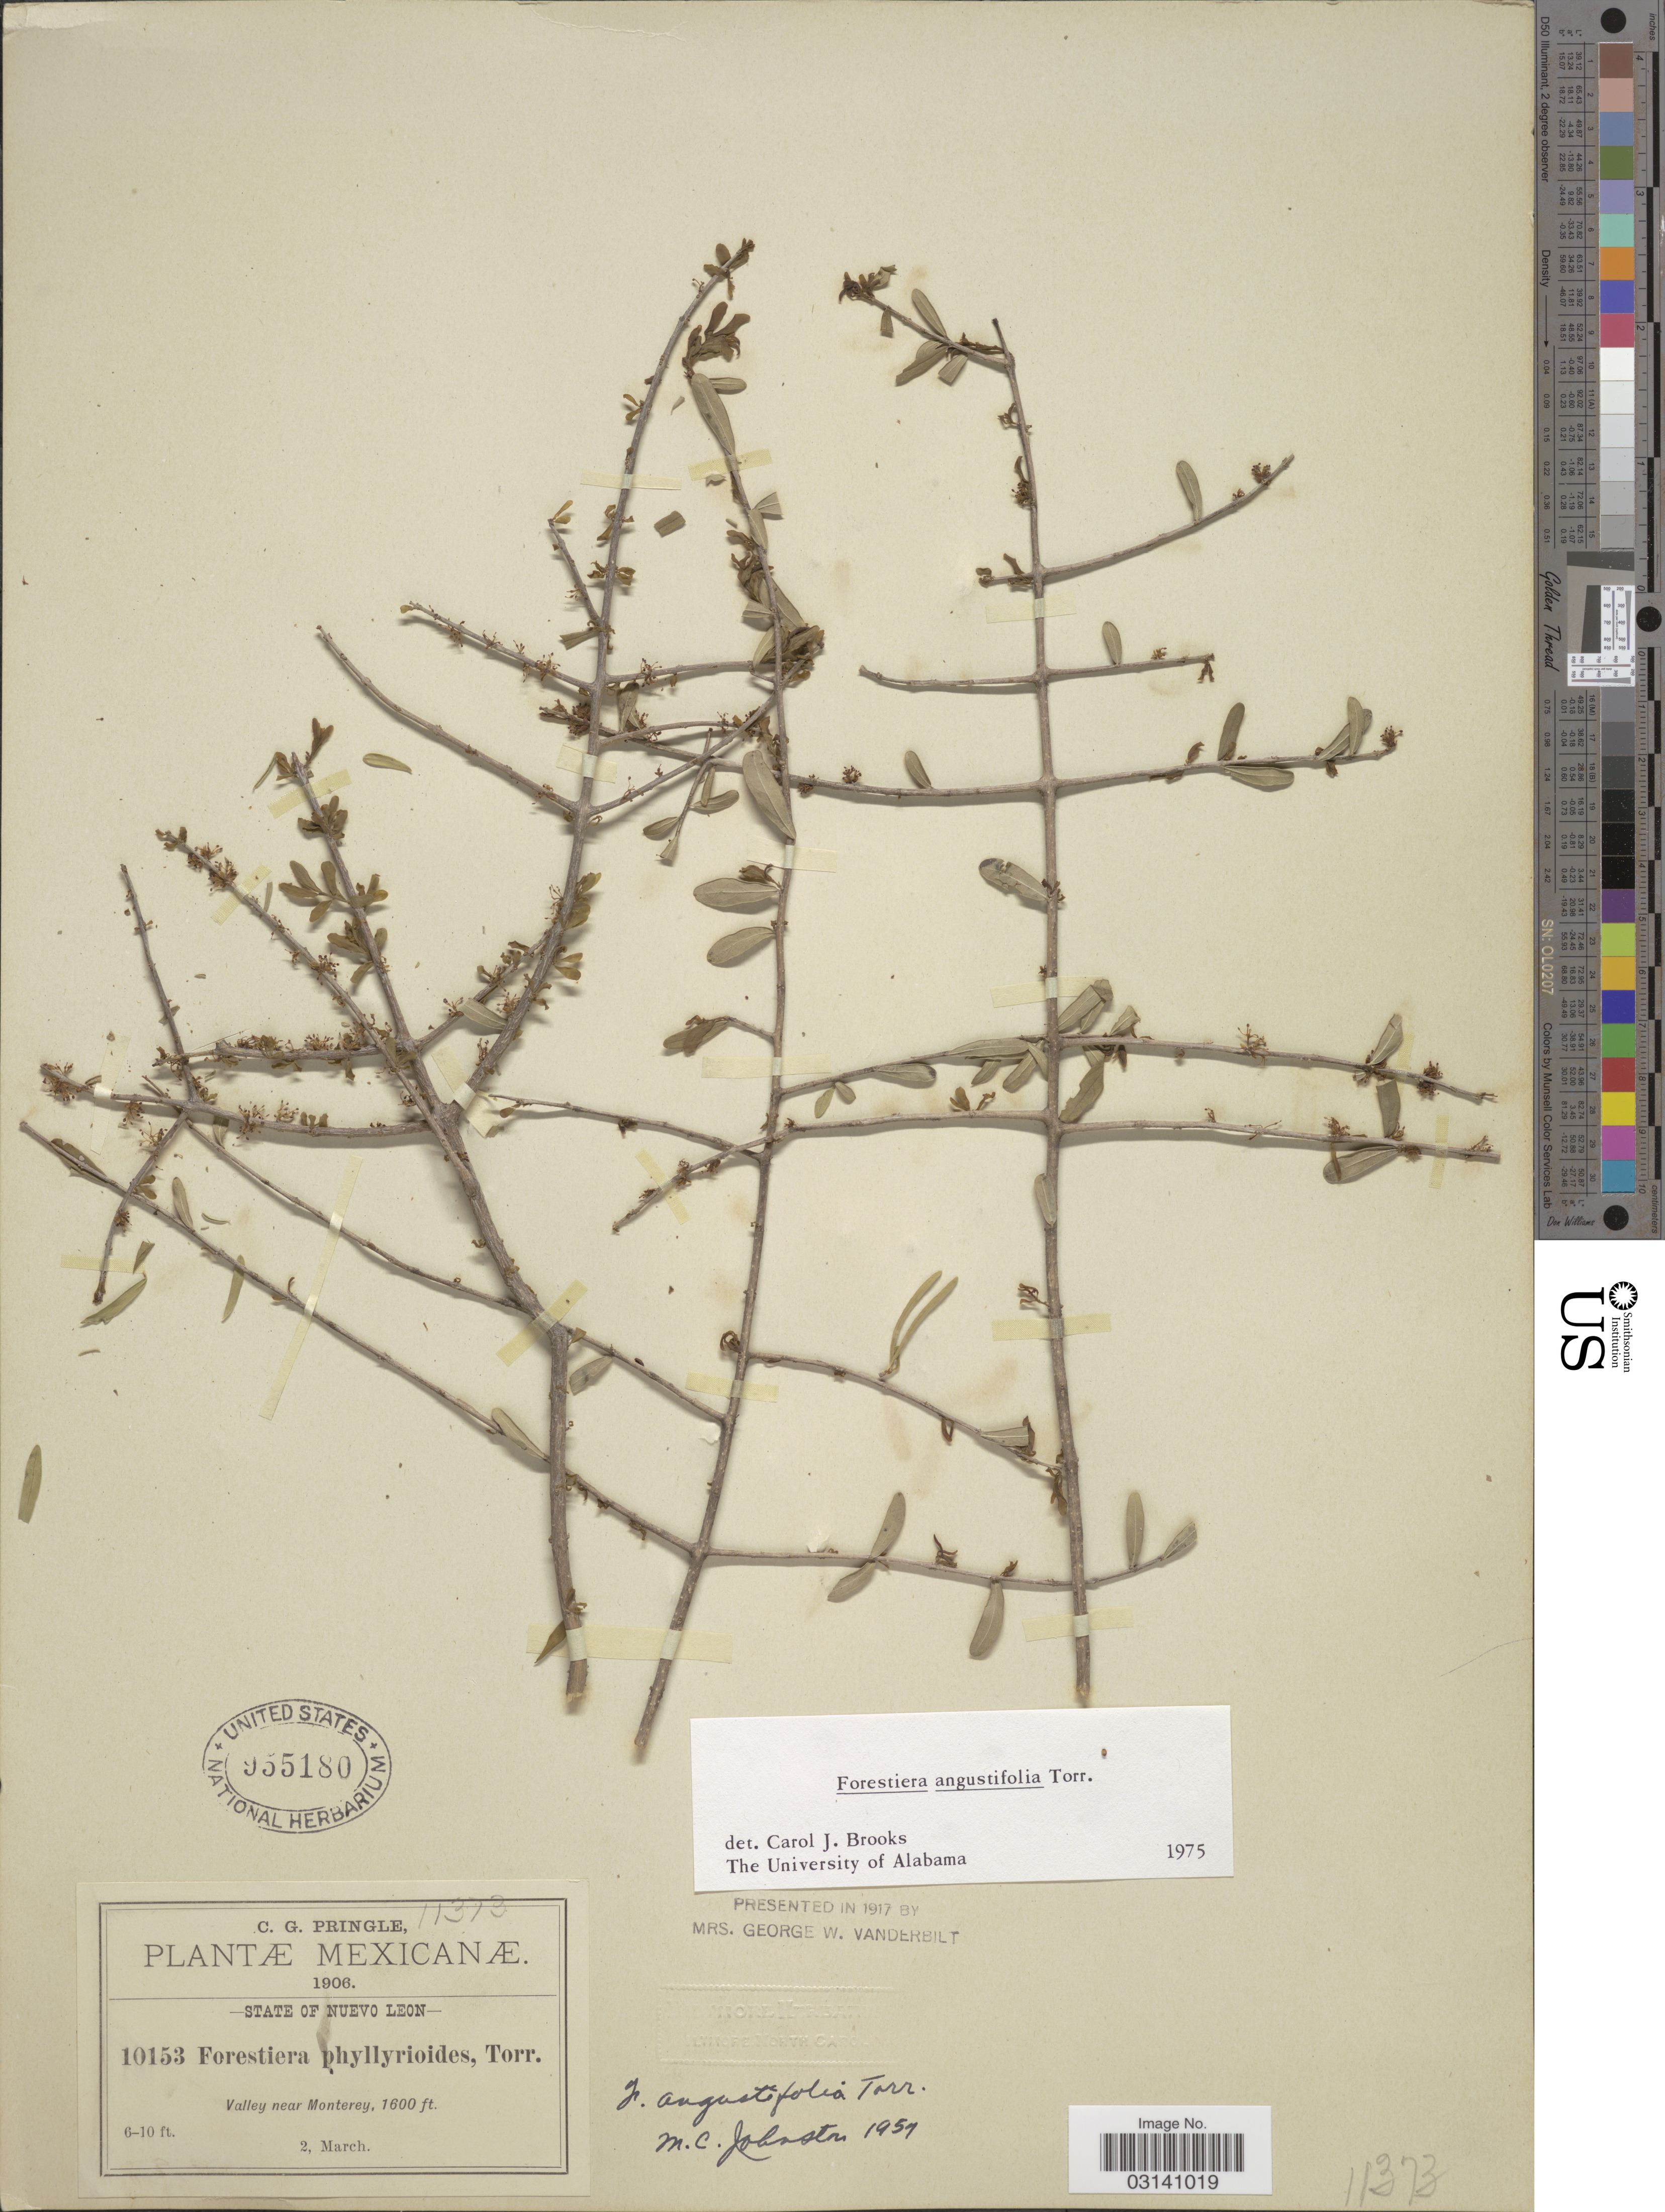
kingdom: Plantae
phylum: Tracheophyta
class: Magnoliopsida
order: Lamiales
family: Oleaceae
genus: Forestiera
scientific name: Forestiera angustifolia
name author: Torr.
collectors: C. G. Pringle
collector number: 10153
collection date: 1906-03-02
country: Mexico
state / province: Nuevo León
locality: Valley near Monterey.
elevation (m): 488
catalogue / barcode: US 955180